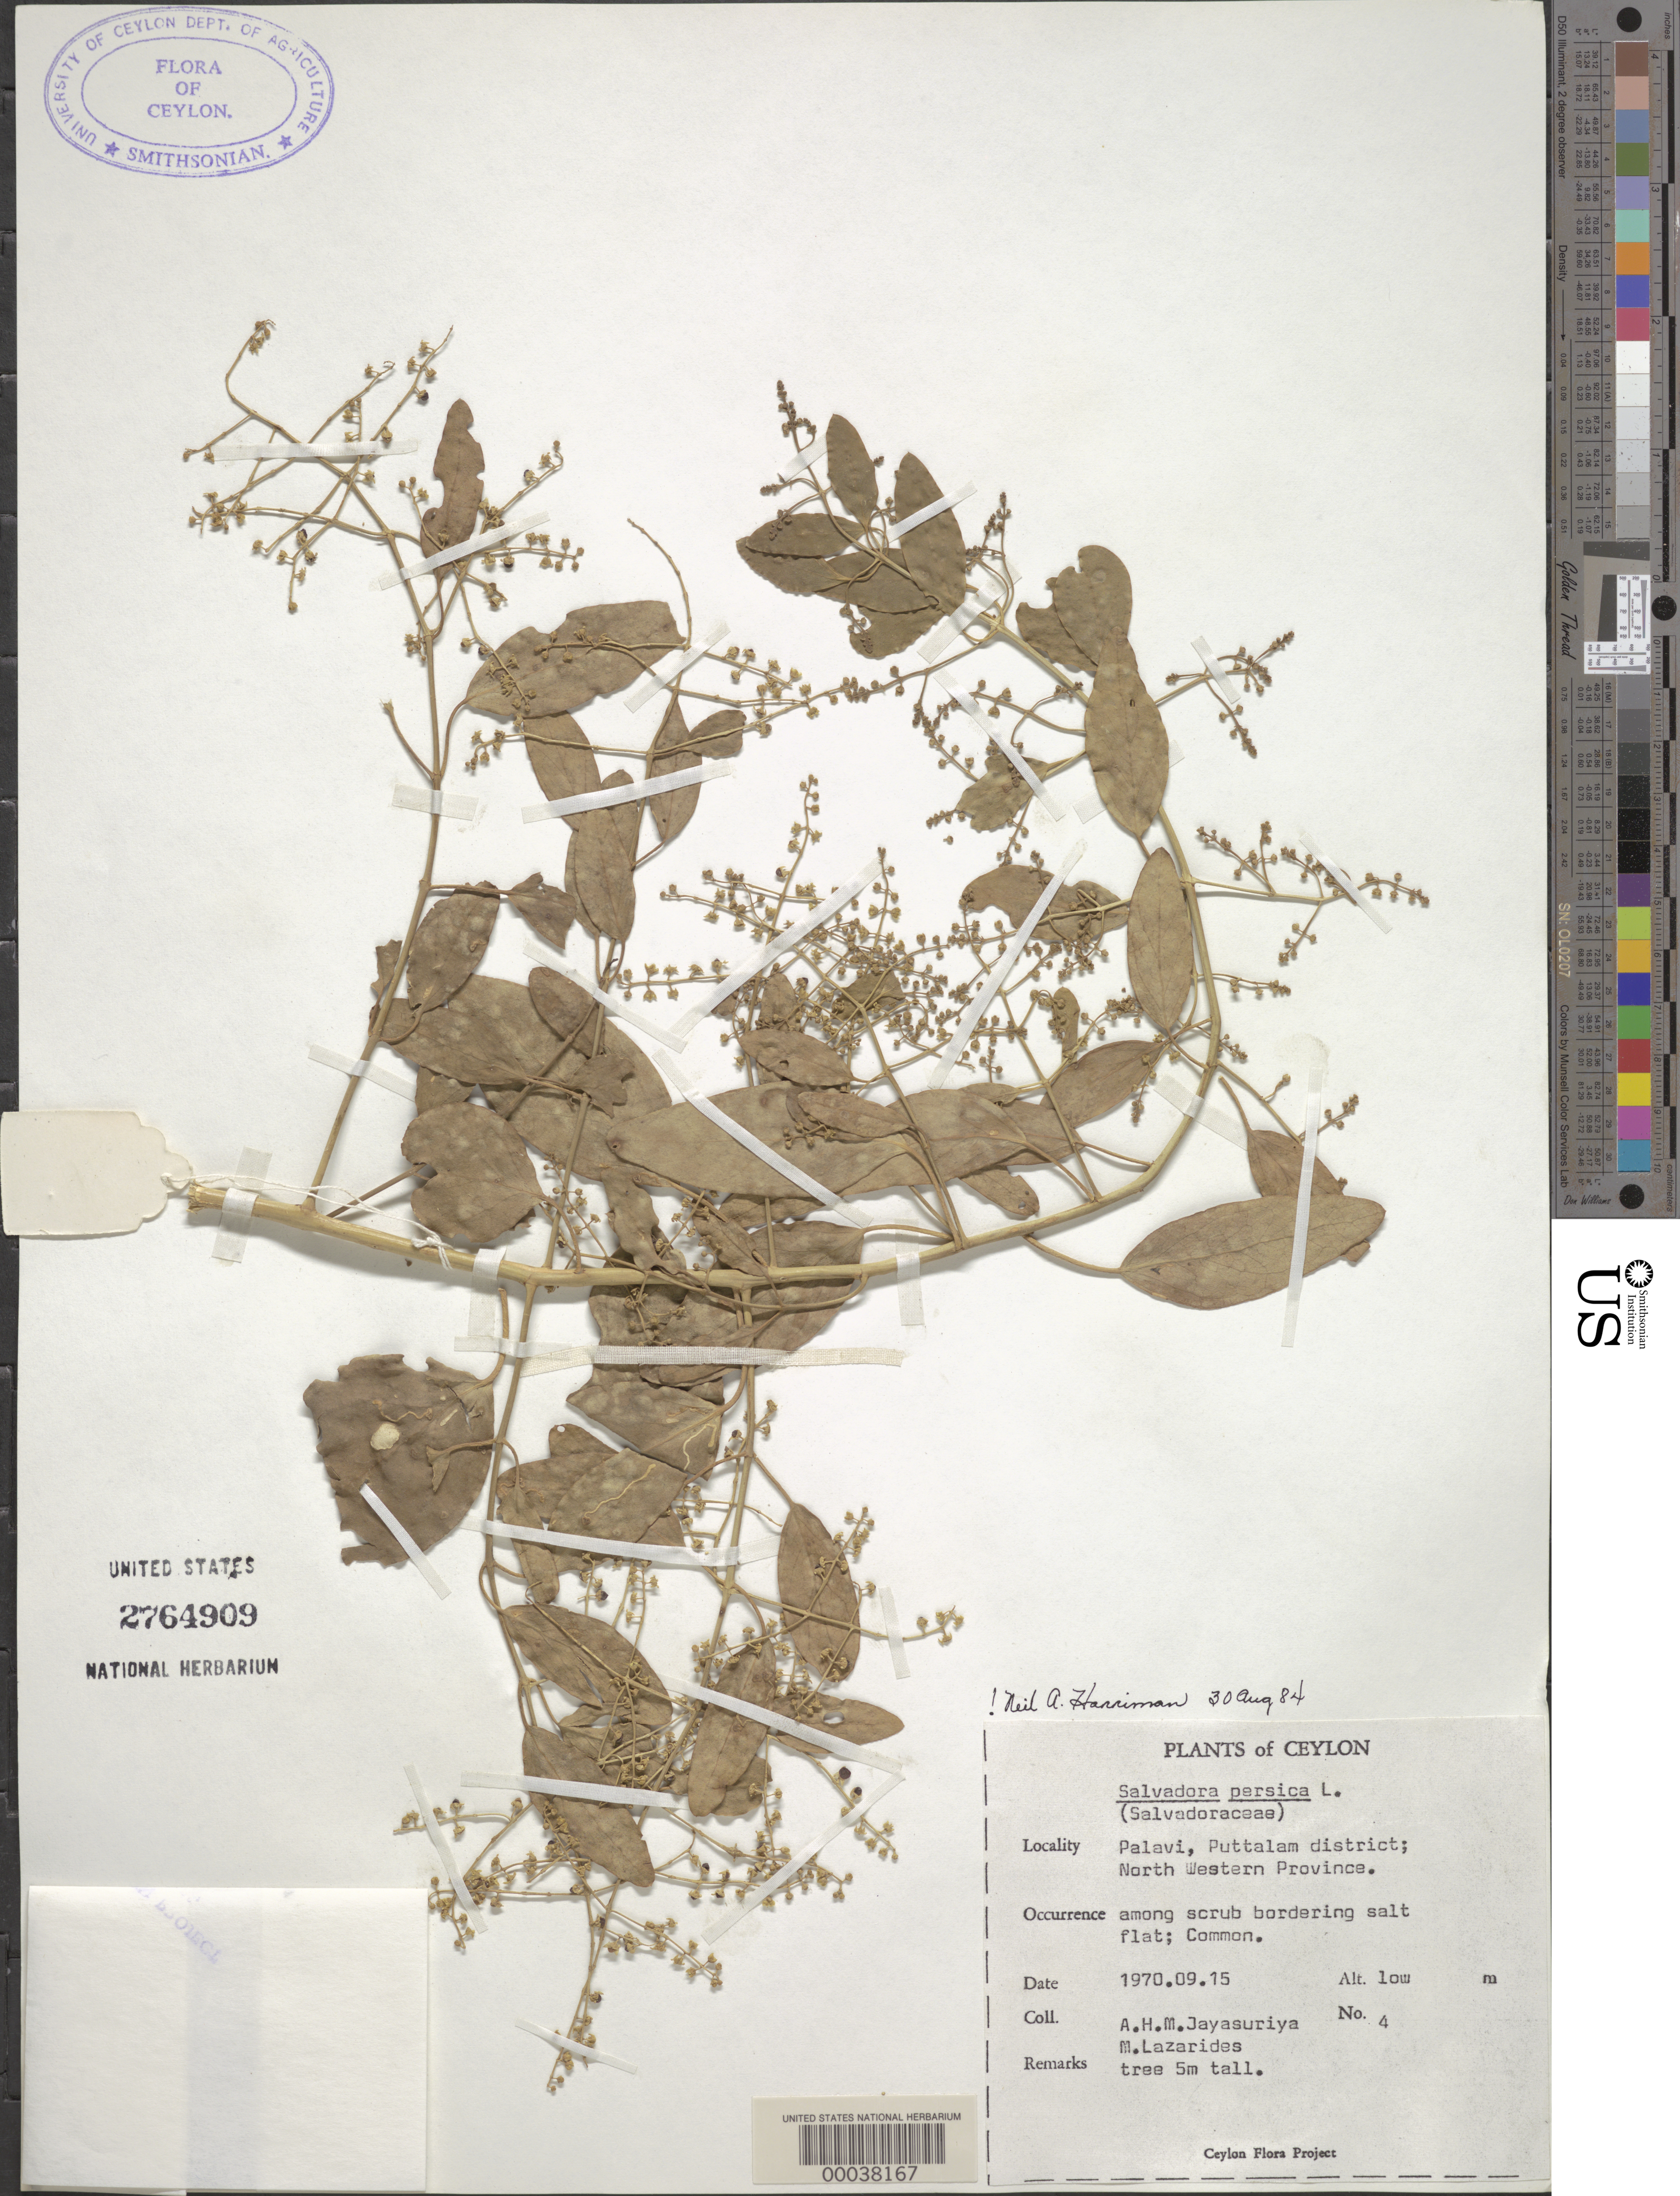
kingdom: Plantae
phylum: Tracheophyta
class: Magnoliopsida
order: Brassicales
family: Salvadoraceae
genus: Salvadora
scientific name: Salvadora persica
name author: L.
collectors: A. Jayasuriya & M. Lazarides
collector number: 4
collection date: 1970-09-15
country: Sri Lanka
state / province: North Western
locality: Ceylon. Palavi, Puttalam district; North Western Province.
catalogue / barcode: US 2764909